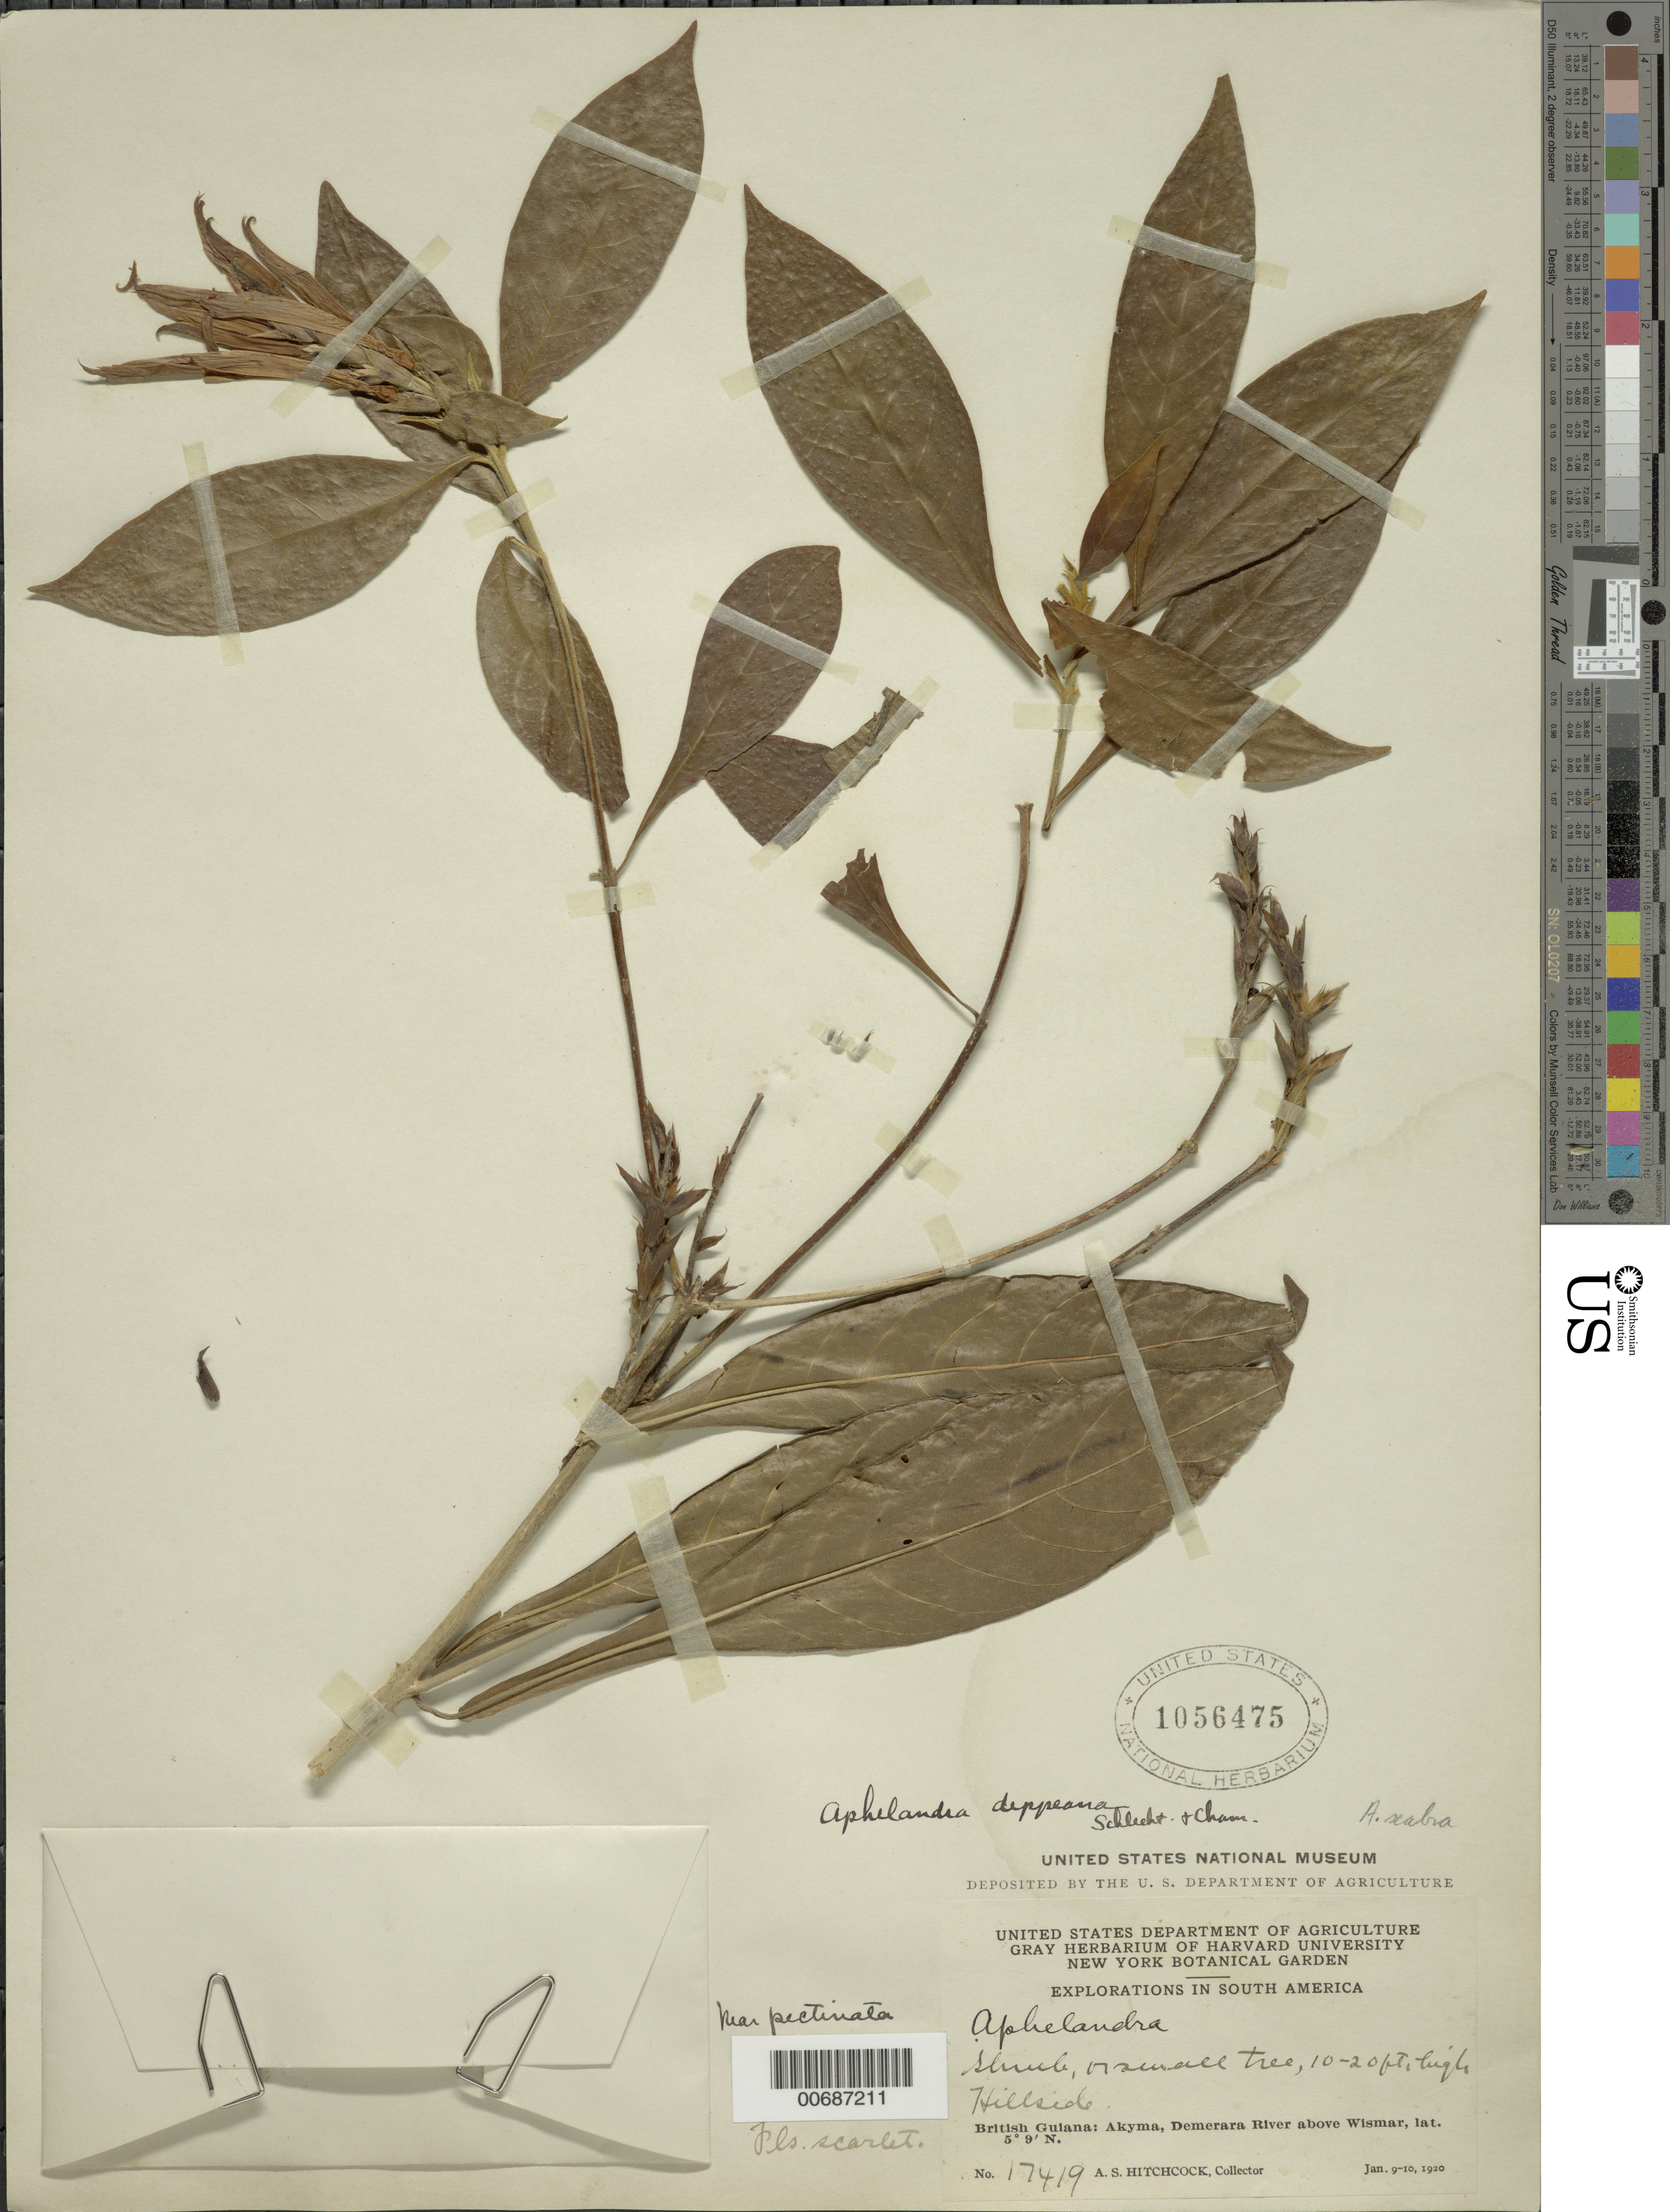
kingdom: Plantae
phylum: Tracheophyta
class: Magnoliopsida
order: Lamiales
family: Acanthaceae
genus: Aphelandra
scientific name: Aphelandra deppeana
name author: Schltdl. & Cham.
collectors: A. S. Hitchcock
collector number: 17419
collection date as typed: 9-Jan-20 to 10-Jan-20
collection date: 1920-01-09/1920-01-10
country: Guyana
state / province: U. Demerara-Berbice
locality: Akyma, Demerara River above Wismar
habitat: Hillside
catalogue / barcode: US 1056475